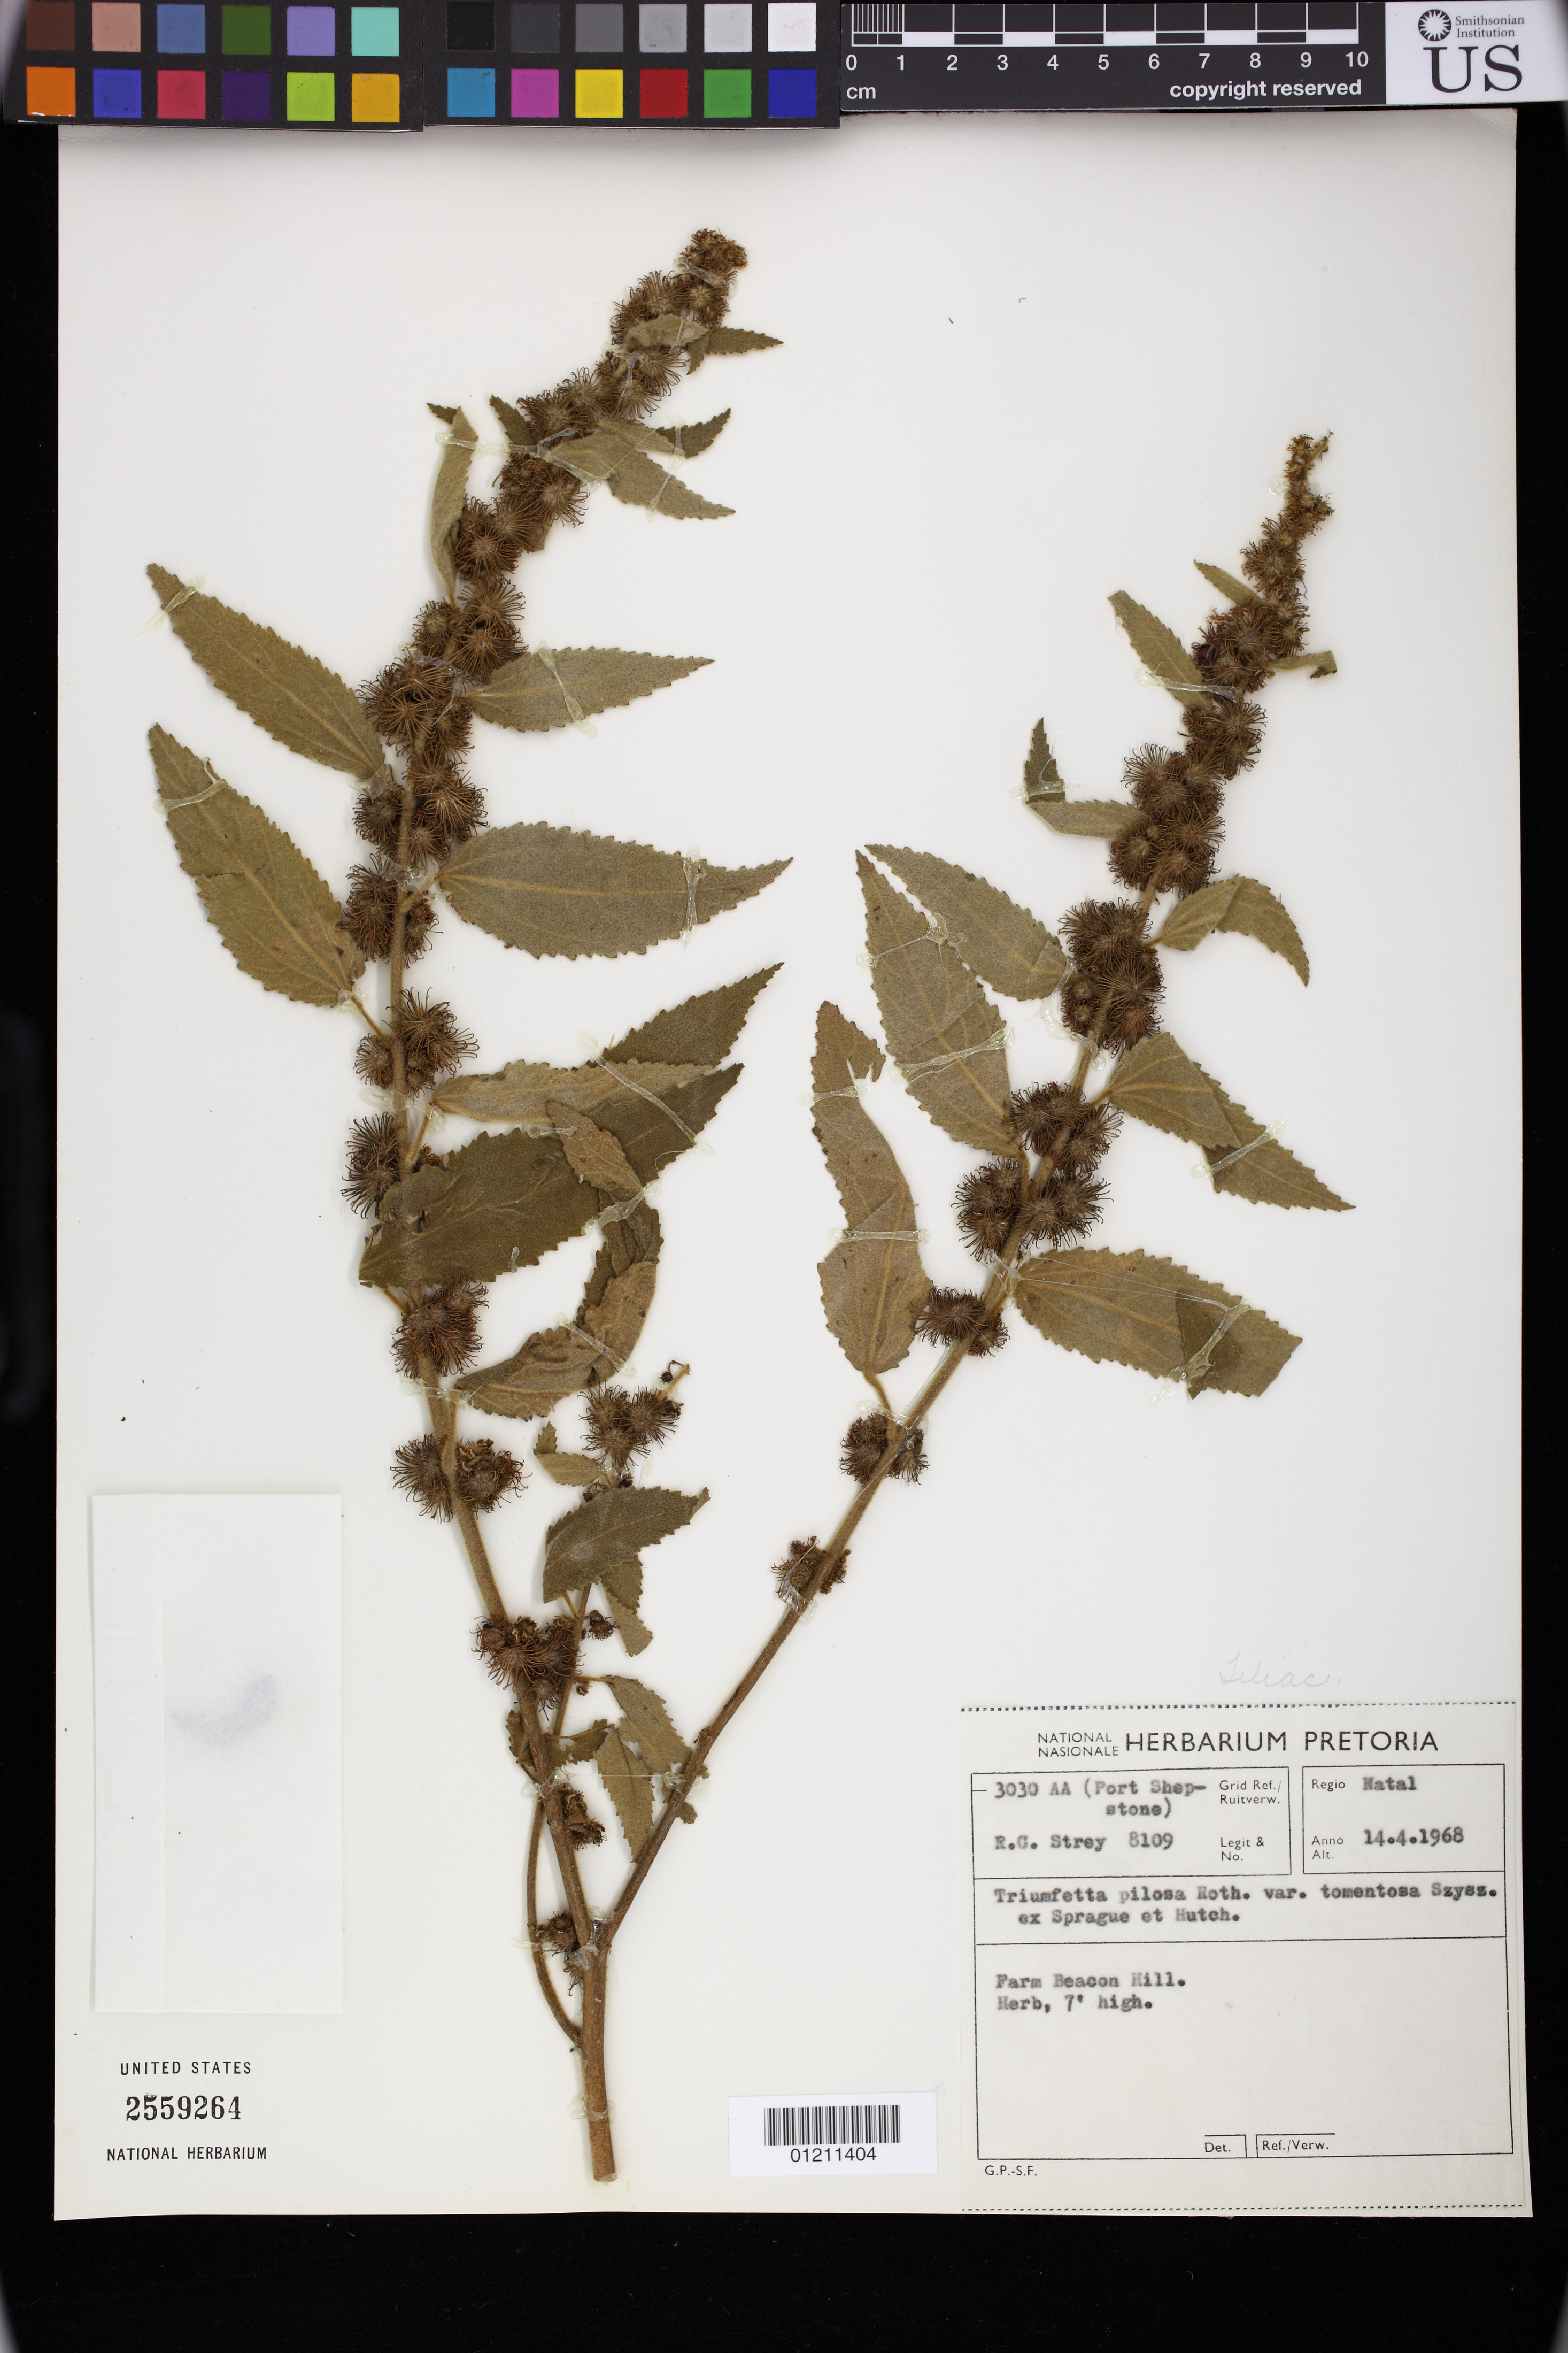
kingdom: Plantae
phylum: Tracheophyta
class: Magnoliopsida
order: Malvales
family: Malvaceae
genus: Triumfetta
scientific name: Triumfetta pilosa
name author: Roth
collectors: R. G. Strey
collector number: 8109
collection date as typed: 14 Apr 1968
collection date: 1968-04-14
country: South Africa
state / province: KwaZulu-Natal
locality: Grid Ref: 3030 AA (Port Shepstone) Regio: Natal. Farm Beacon Hill.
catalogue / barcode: US 2559264